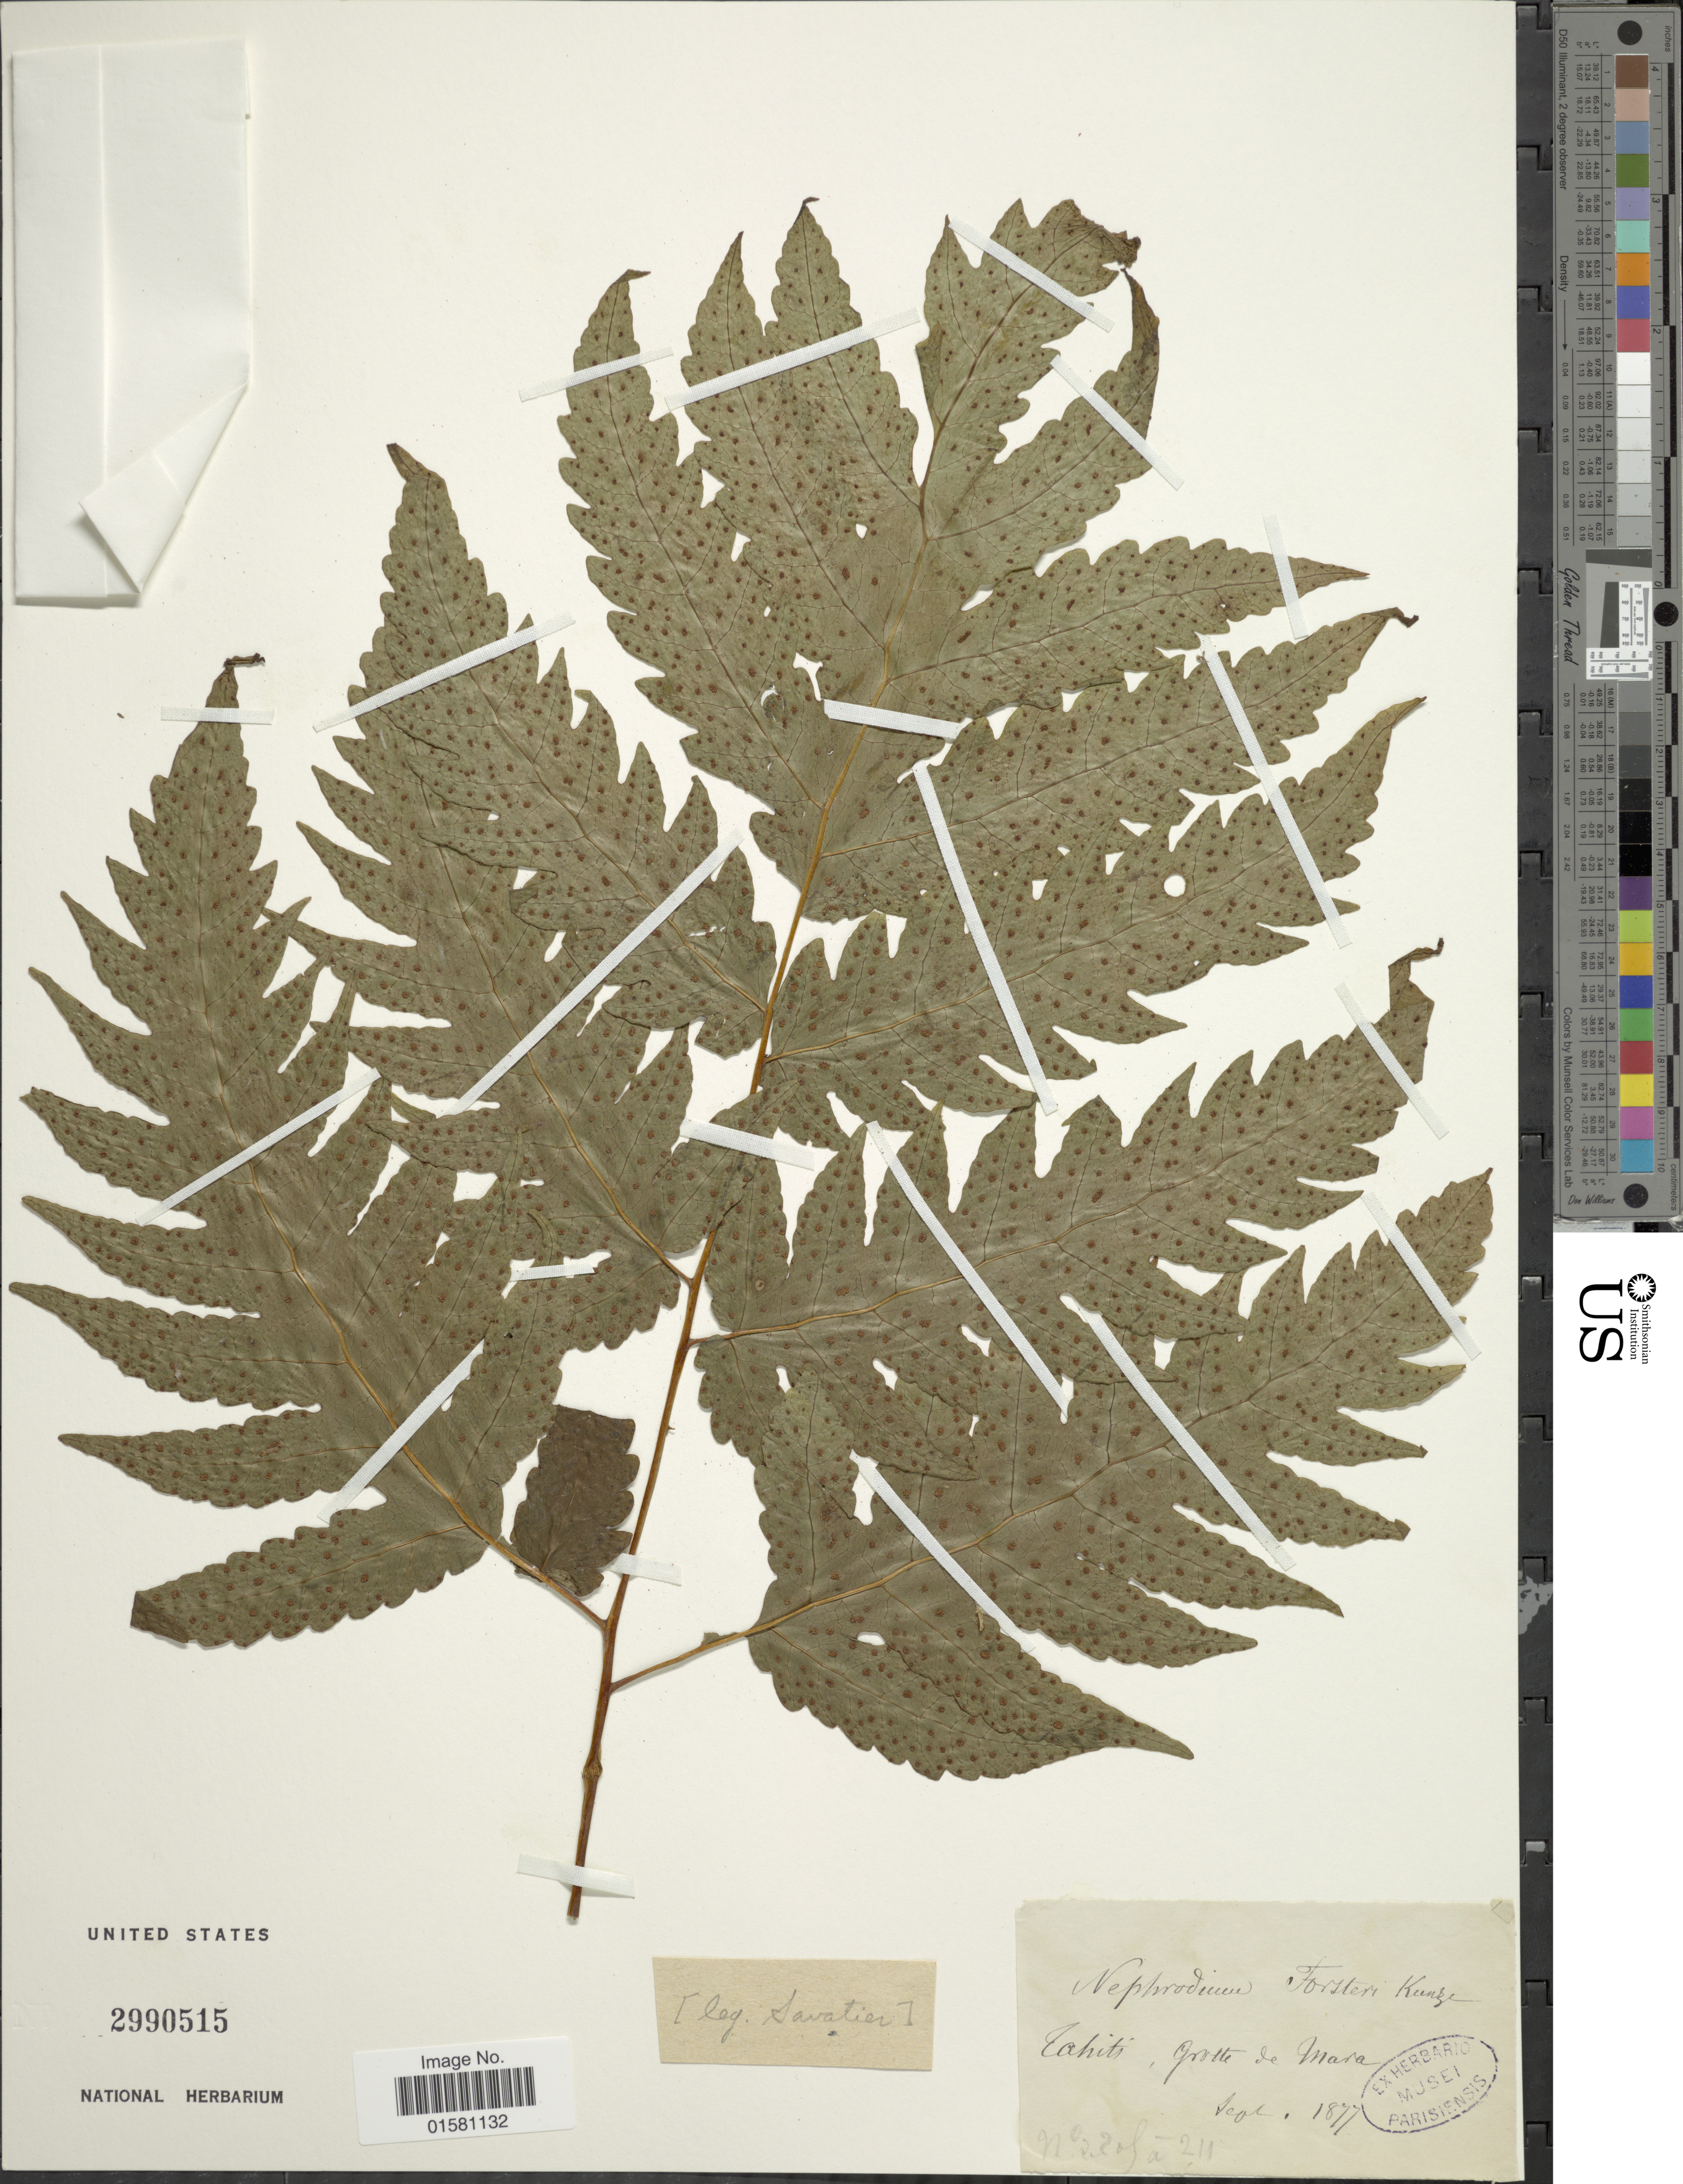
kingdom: Plantae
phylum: Tracheophyta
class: Polypodiopsida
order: Polypodiales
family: Tectariaceae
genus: Tectaria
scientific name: Tectaria latifolia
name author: (G. Forst.) Copel.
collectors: Savatier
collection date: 1877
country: French Polynesia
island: Tahiti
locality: Tahiti, grotte de Mara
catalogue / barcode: US 2990515